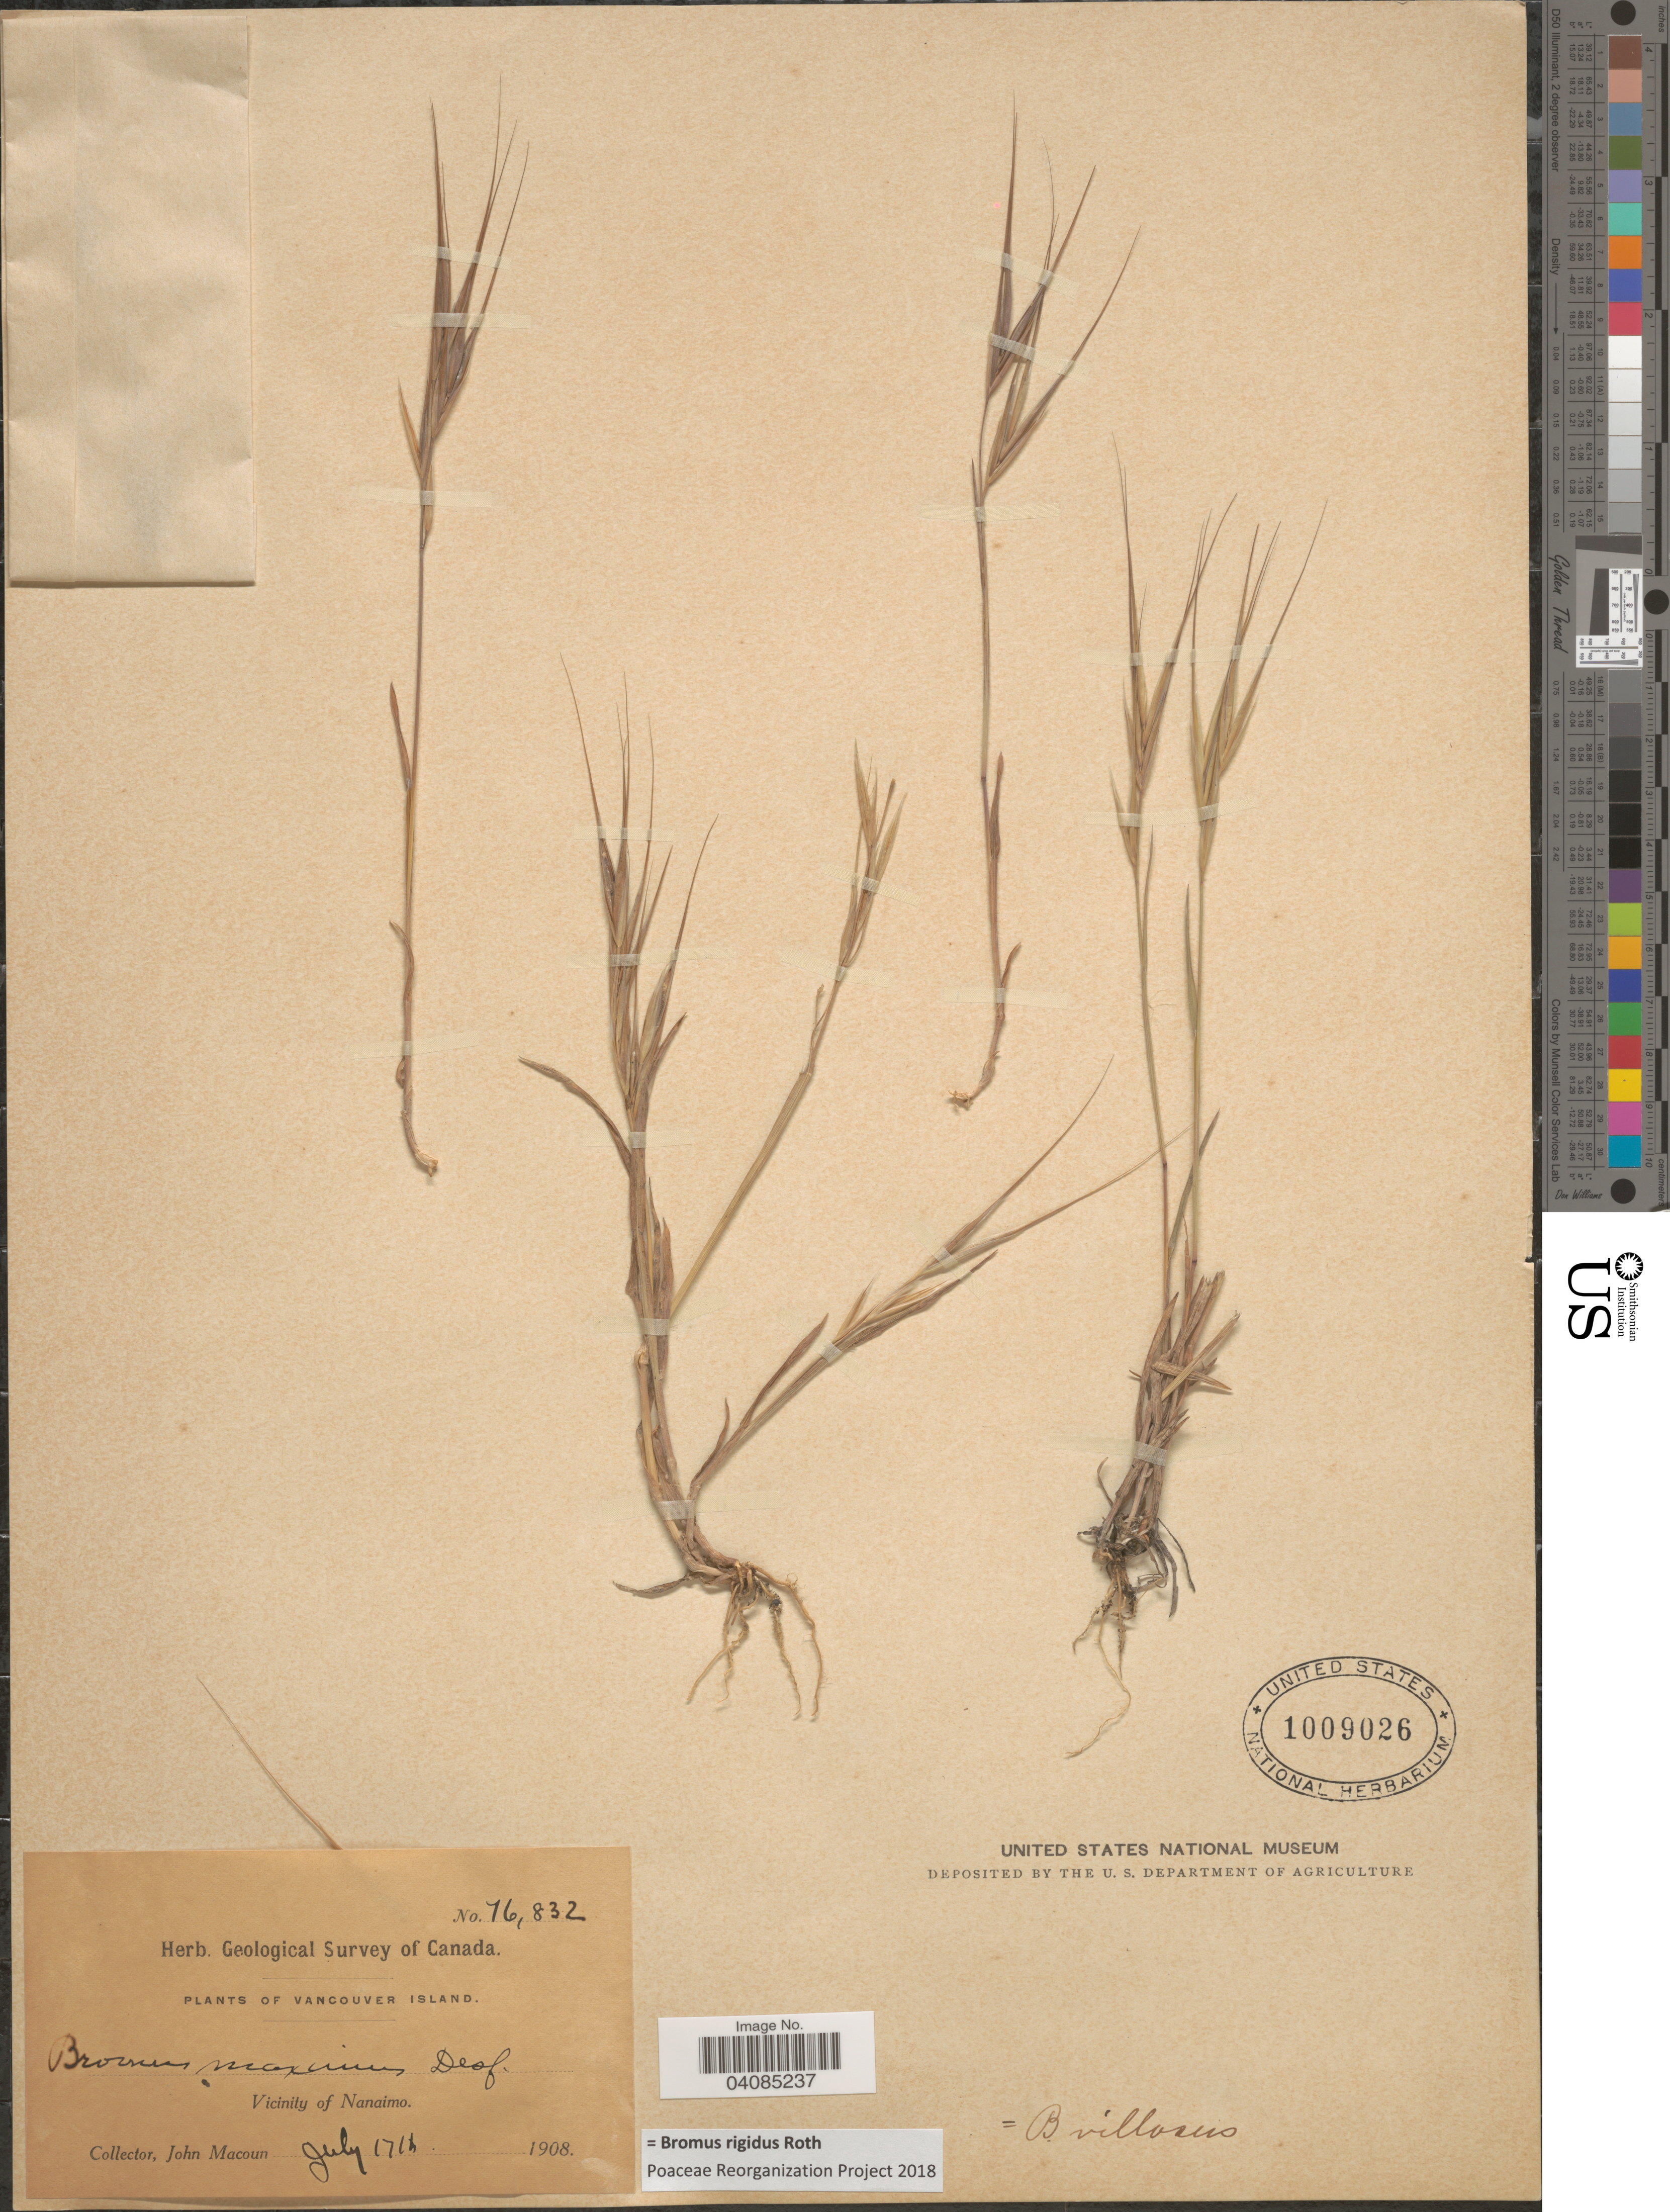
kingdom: Plantae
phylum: Tracheophyta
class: Liliopsida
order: Poales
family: Poaceae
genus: Bromus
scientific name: Bromus rigidus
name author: Roth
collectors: J. Macoun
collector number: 16832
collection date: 1908-07-17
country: Canada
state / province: British Columbia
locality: Geological Survey of Canada. Vancouver Island. Vicinity of Nanaimo.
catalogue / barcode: US 1009026